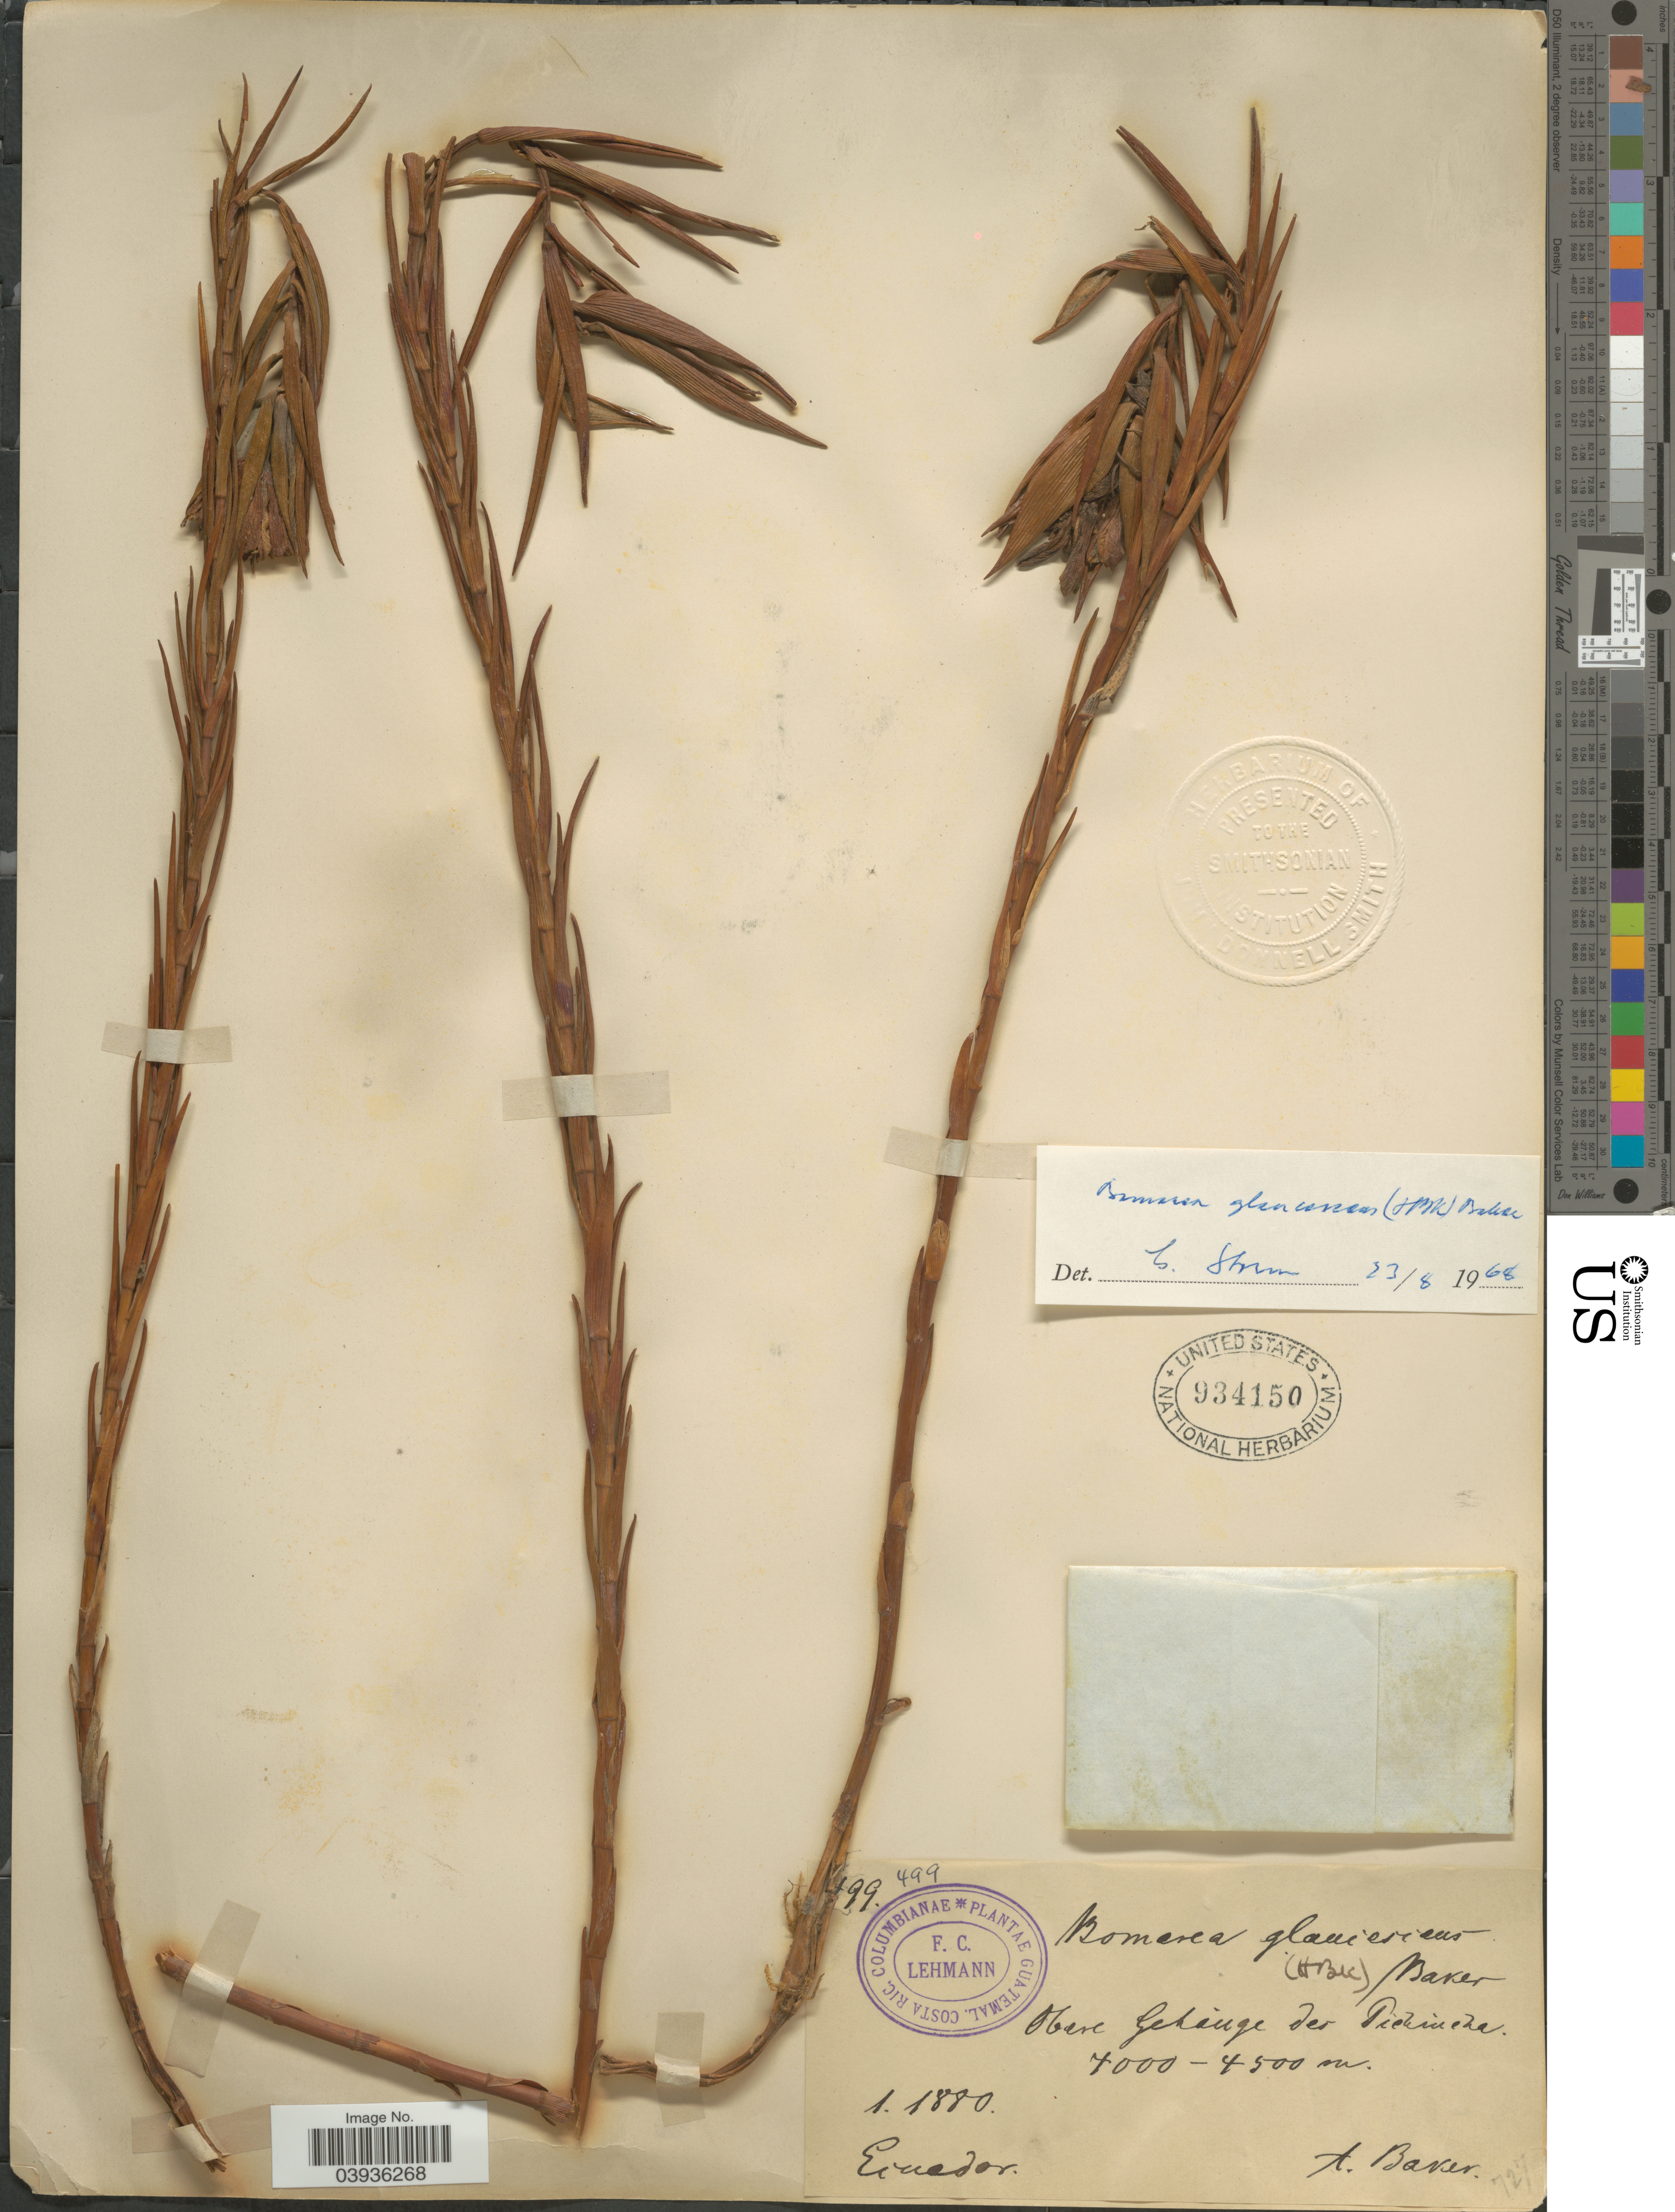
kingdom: Plantae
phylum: Tracheophyta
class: Liliopsida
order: Liliales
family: Alstroemeriaceae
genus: Bomarea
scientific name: Bomarea glaucescens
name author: (Kunth) Baker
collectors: A. F. Baker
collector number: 499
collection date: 1880-01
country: Ecuador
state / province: Pichincha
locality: Obere Gehinge der Pichincha.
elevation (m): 4000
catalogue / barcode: US 934150